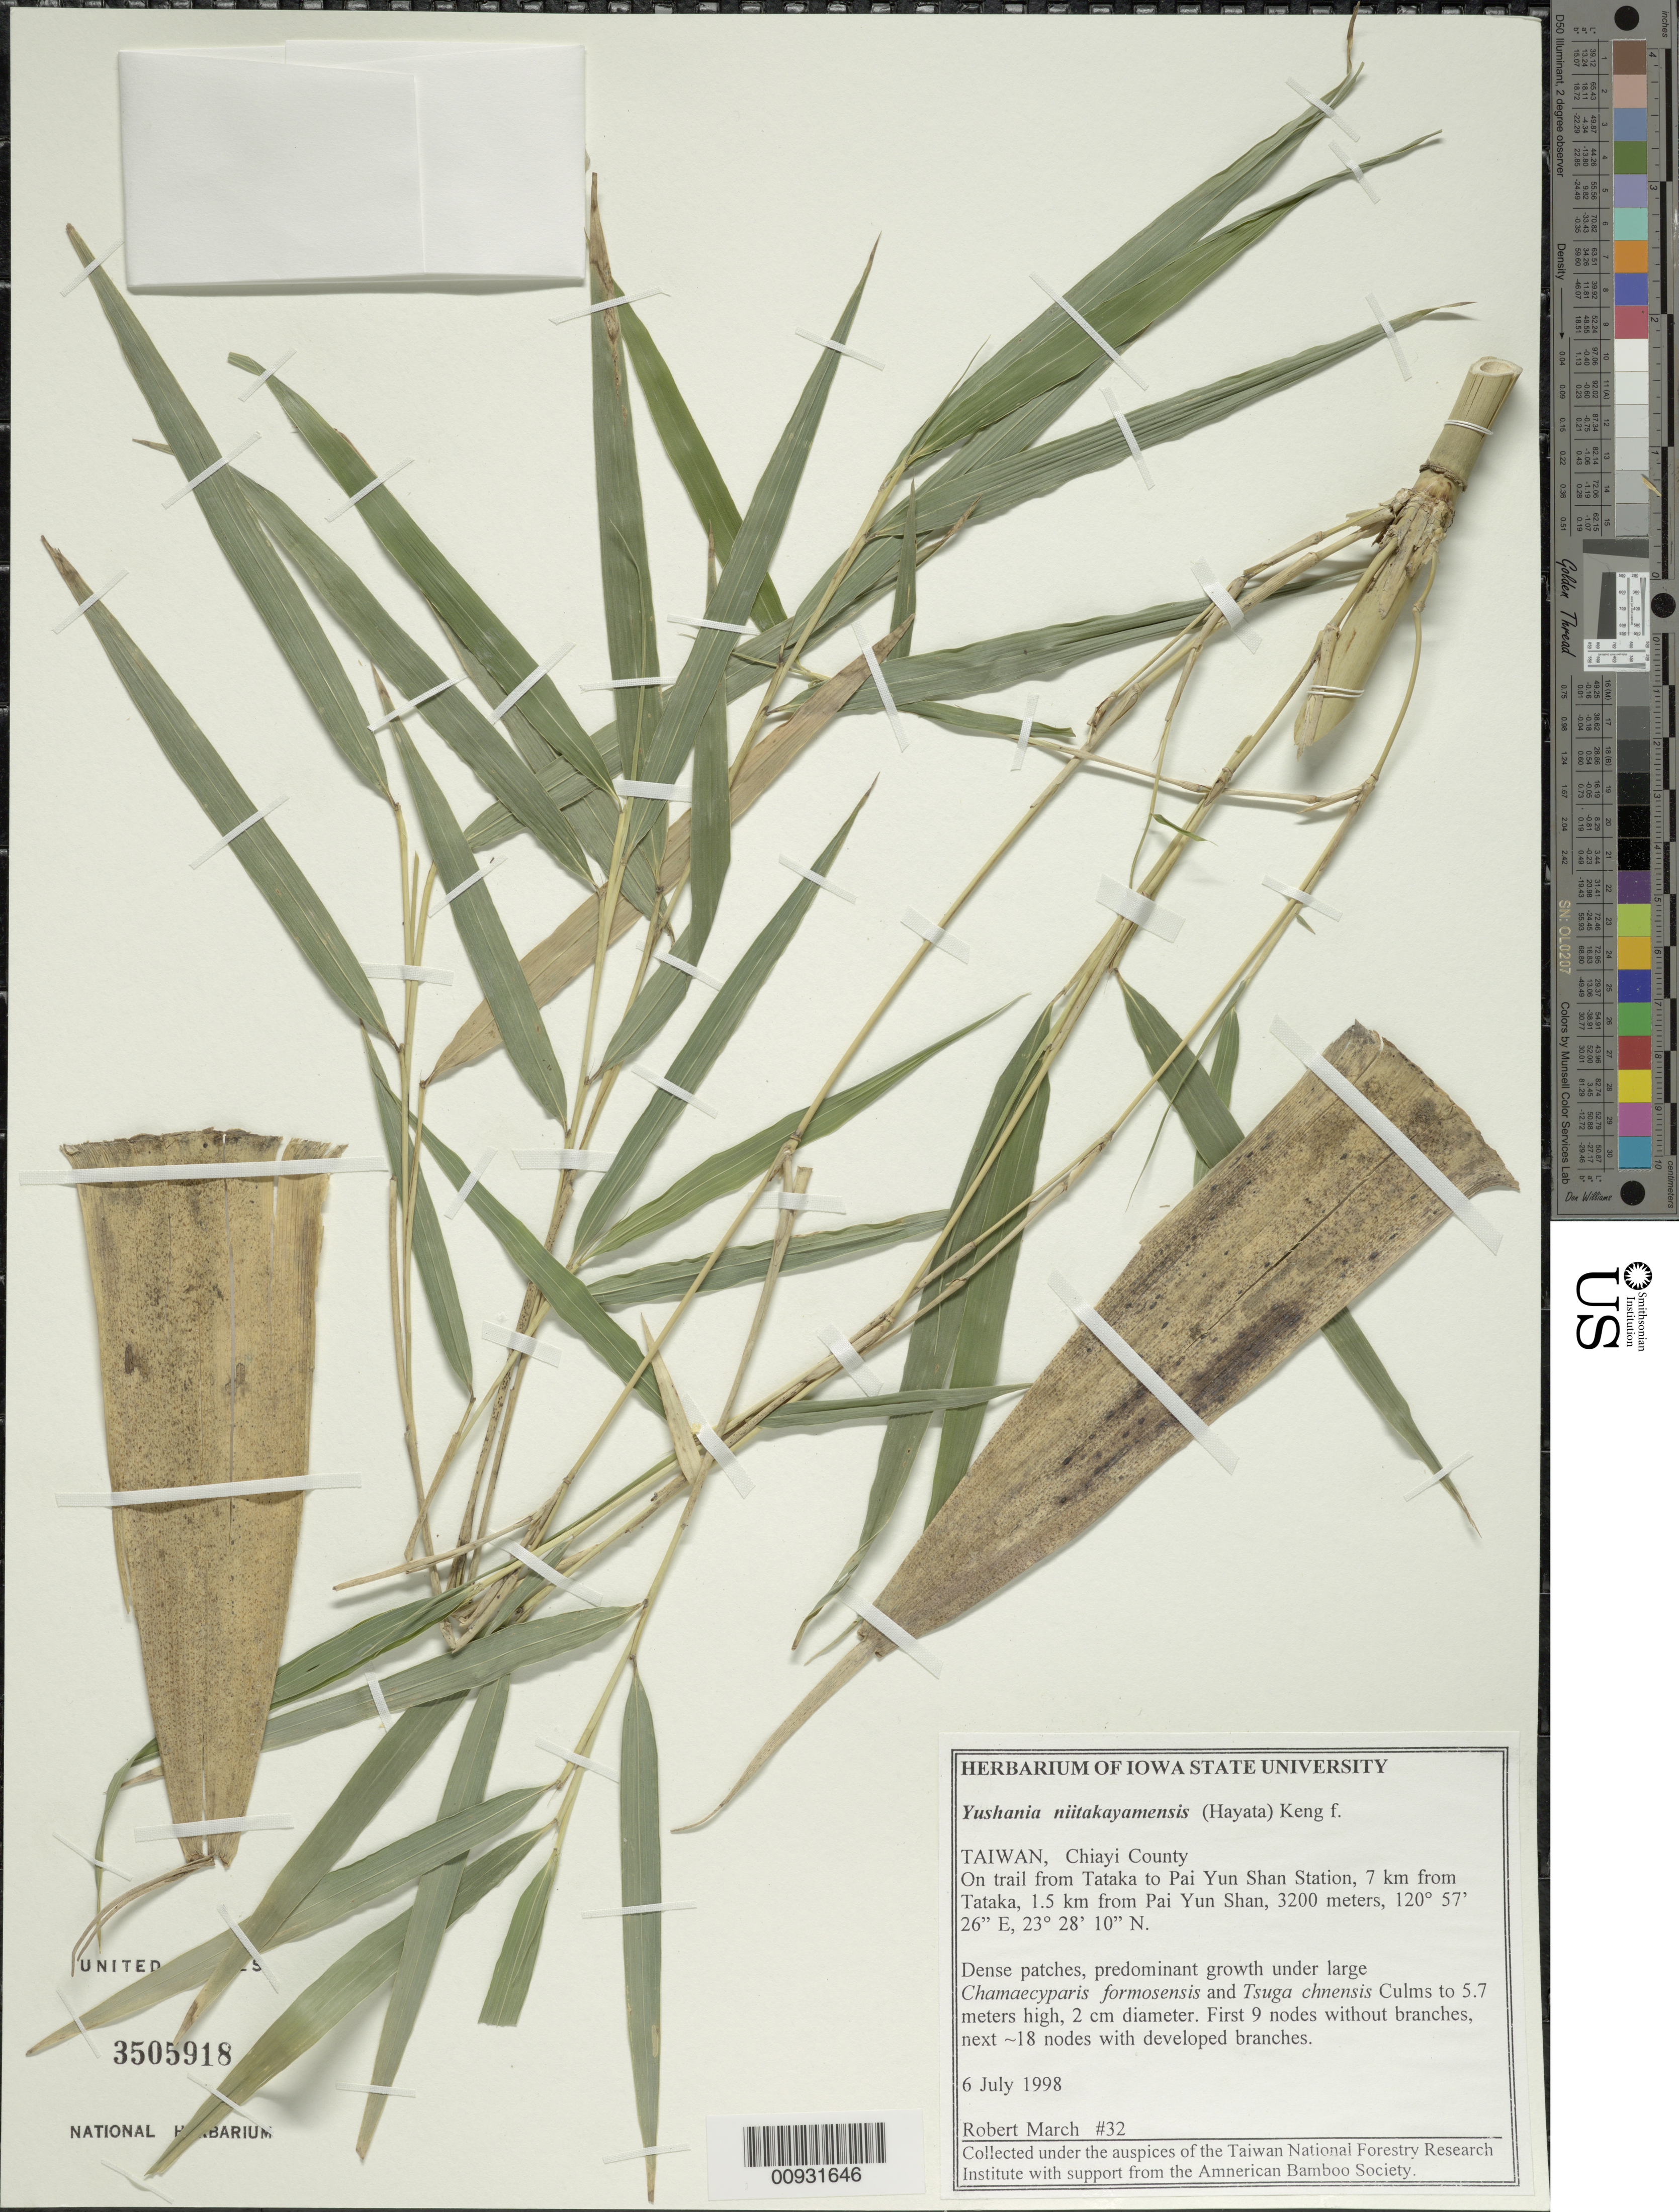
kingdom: Plantae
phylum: Tracheophyta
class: Liliopsida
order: Poales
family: Poaceae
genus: Yushania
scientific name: Yushania niitakayamensis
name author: (Hayata) Keng f.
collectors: R. March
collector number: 32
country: Taiwan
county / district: Chiayi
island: Taiwan [Formosa]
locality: From Tataka to Pai Yun Shan Station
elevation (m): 3200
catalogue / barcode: US 3505918